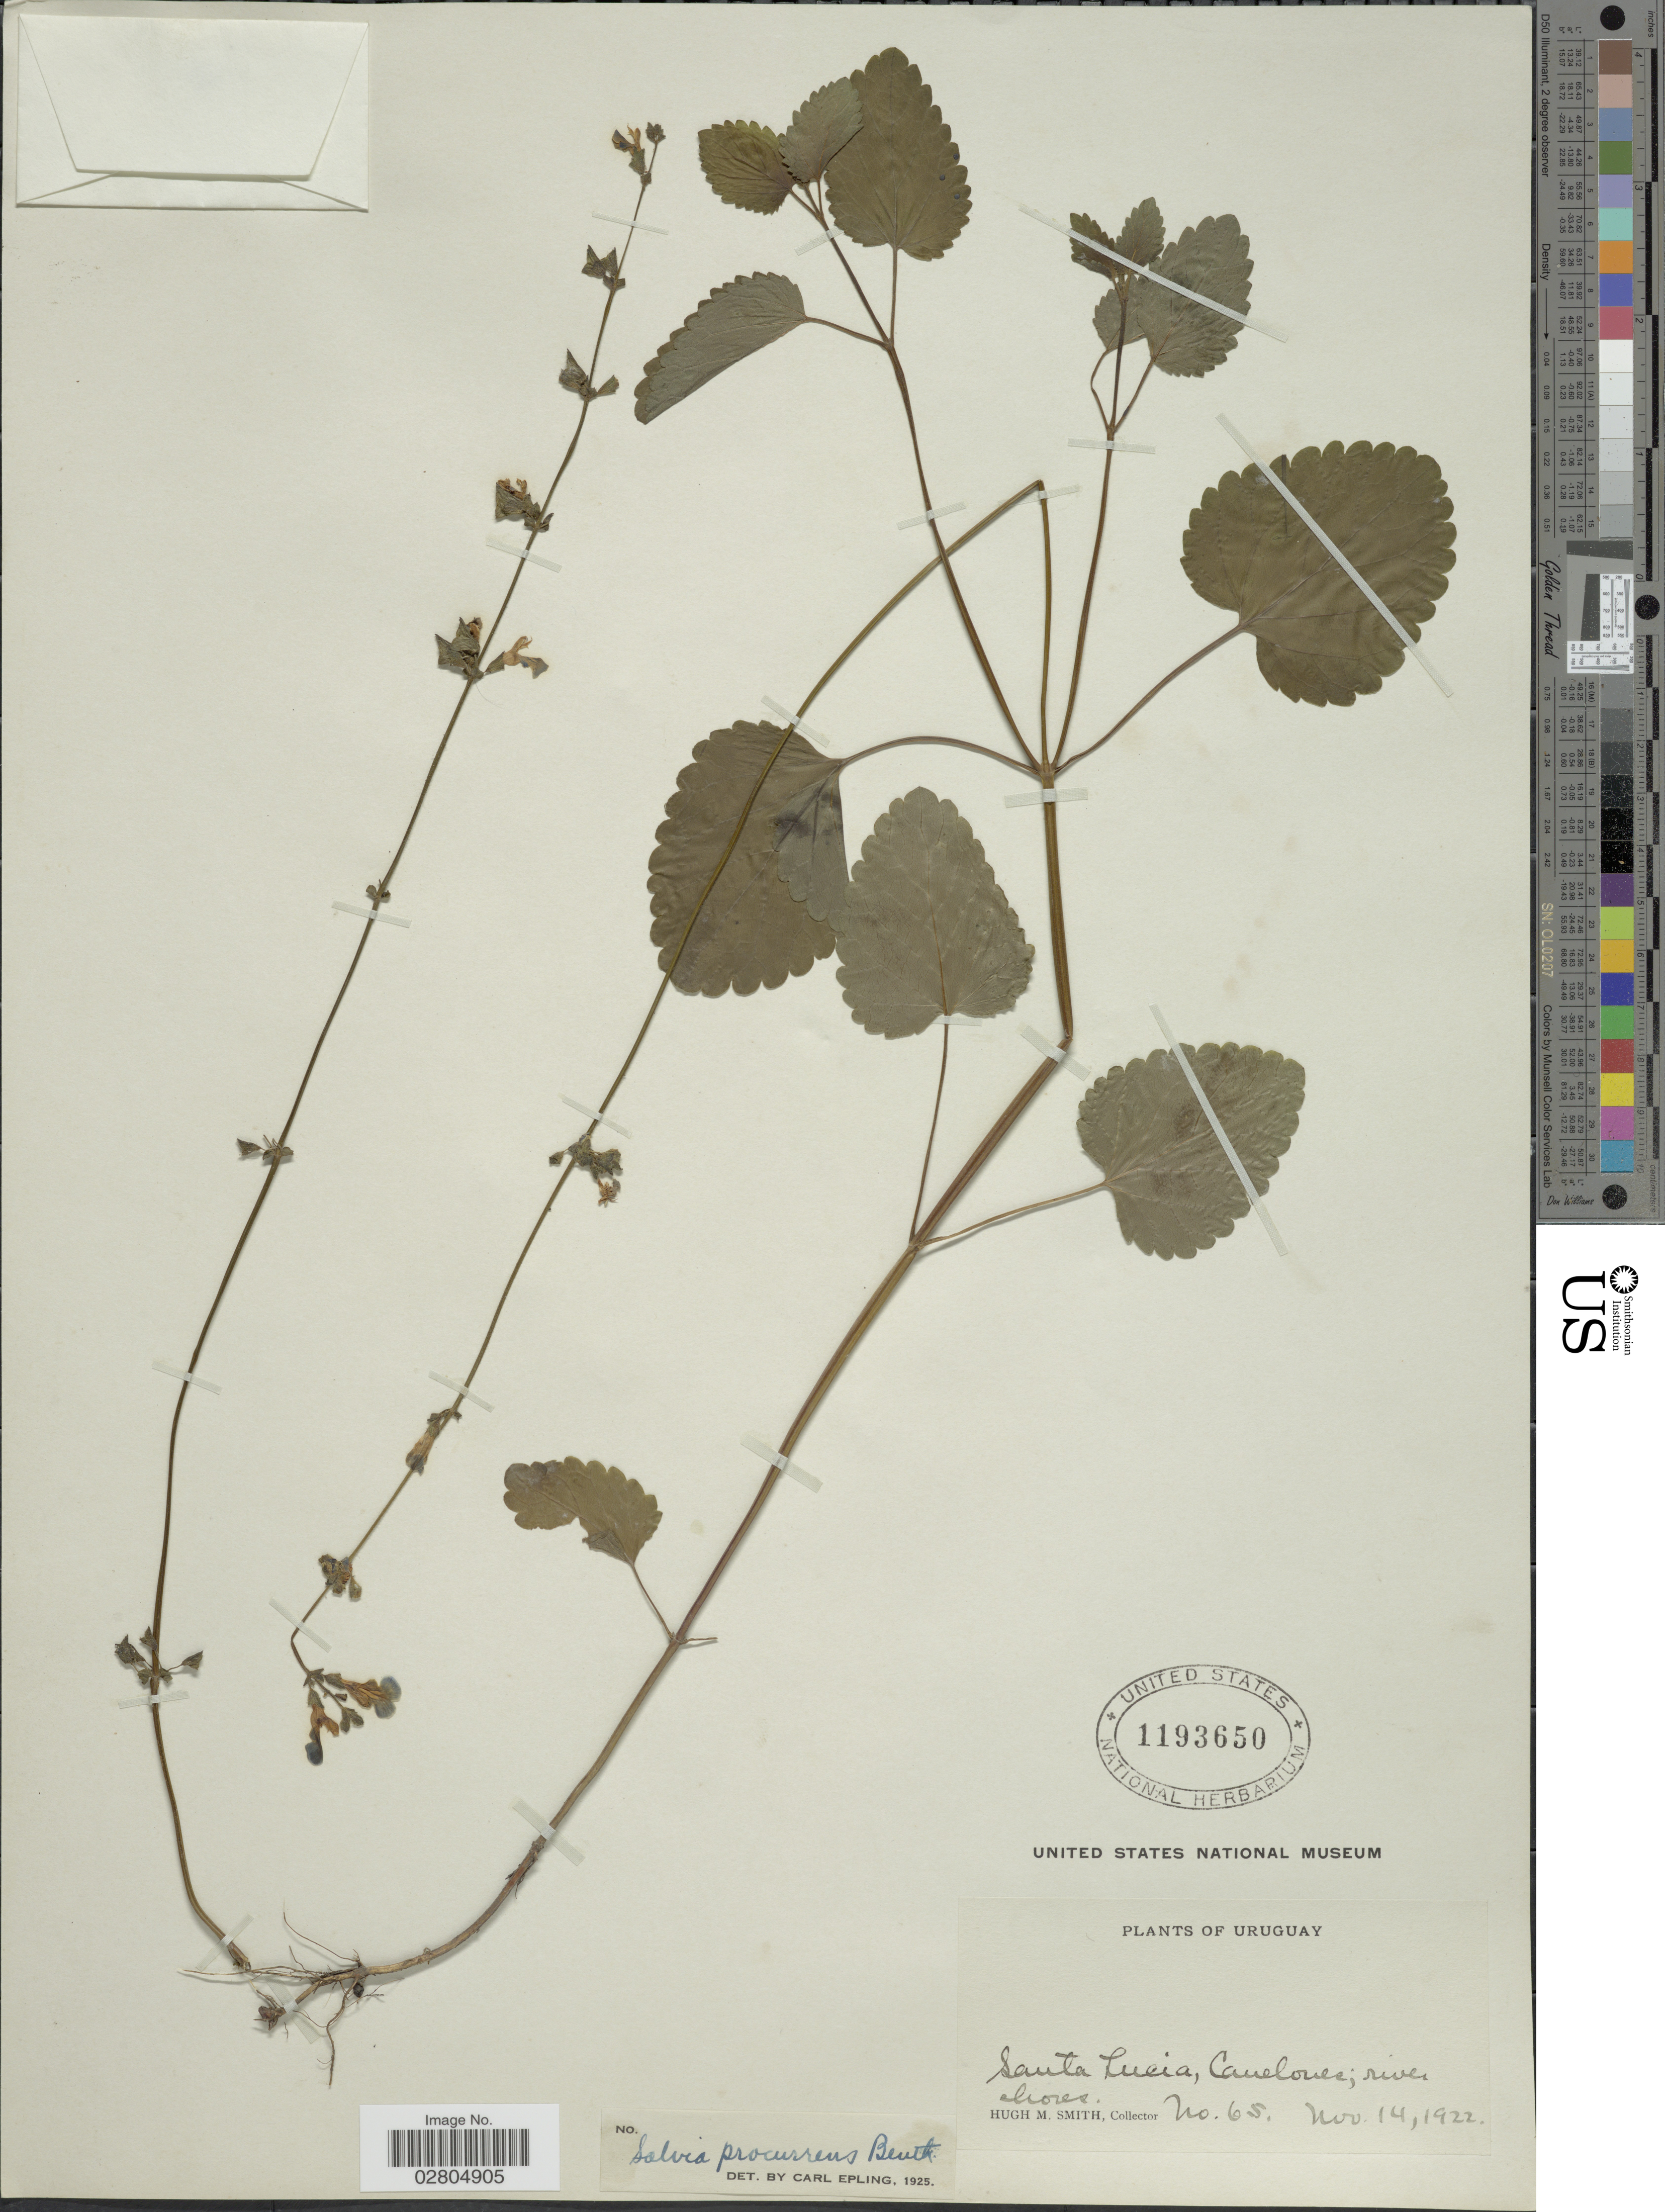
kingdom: Plantae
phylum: Tracheophyta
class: Magnoliopsida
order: Lamiales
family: Lamiaceae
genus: Salvia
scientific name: Salvia procurrens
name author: Benth.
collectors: H. M. Smith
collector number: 65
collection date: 1922-11-14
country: Uruguay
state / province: Canelones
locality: Santa Lucia.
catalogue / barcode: US 1193650